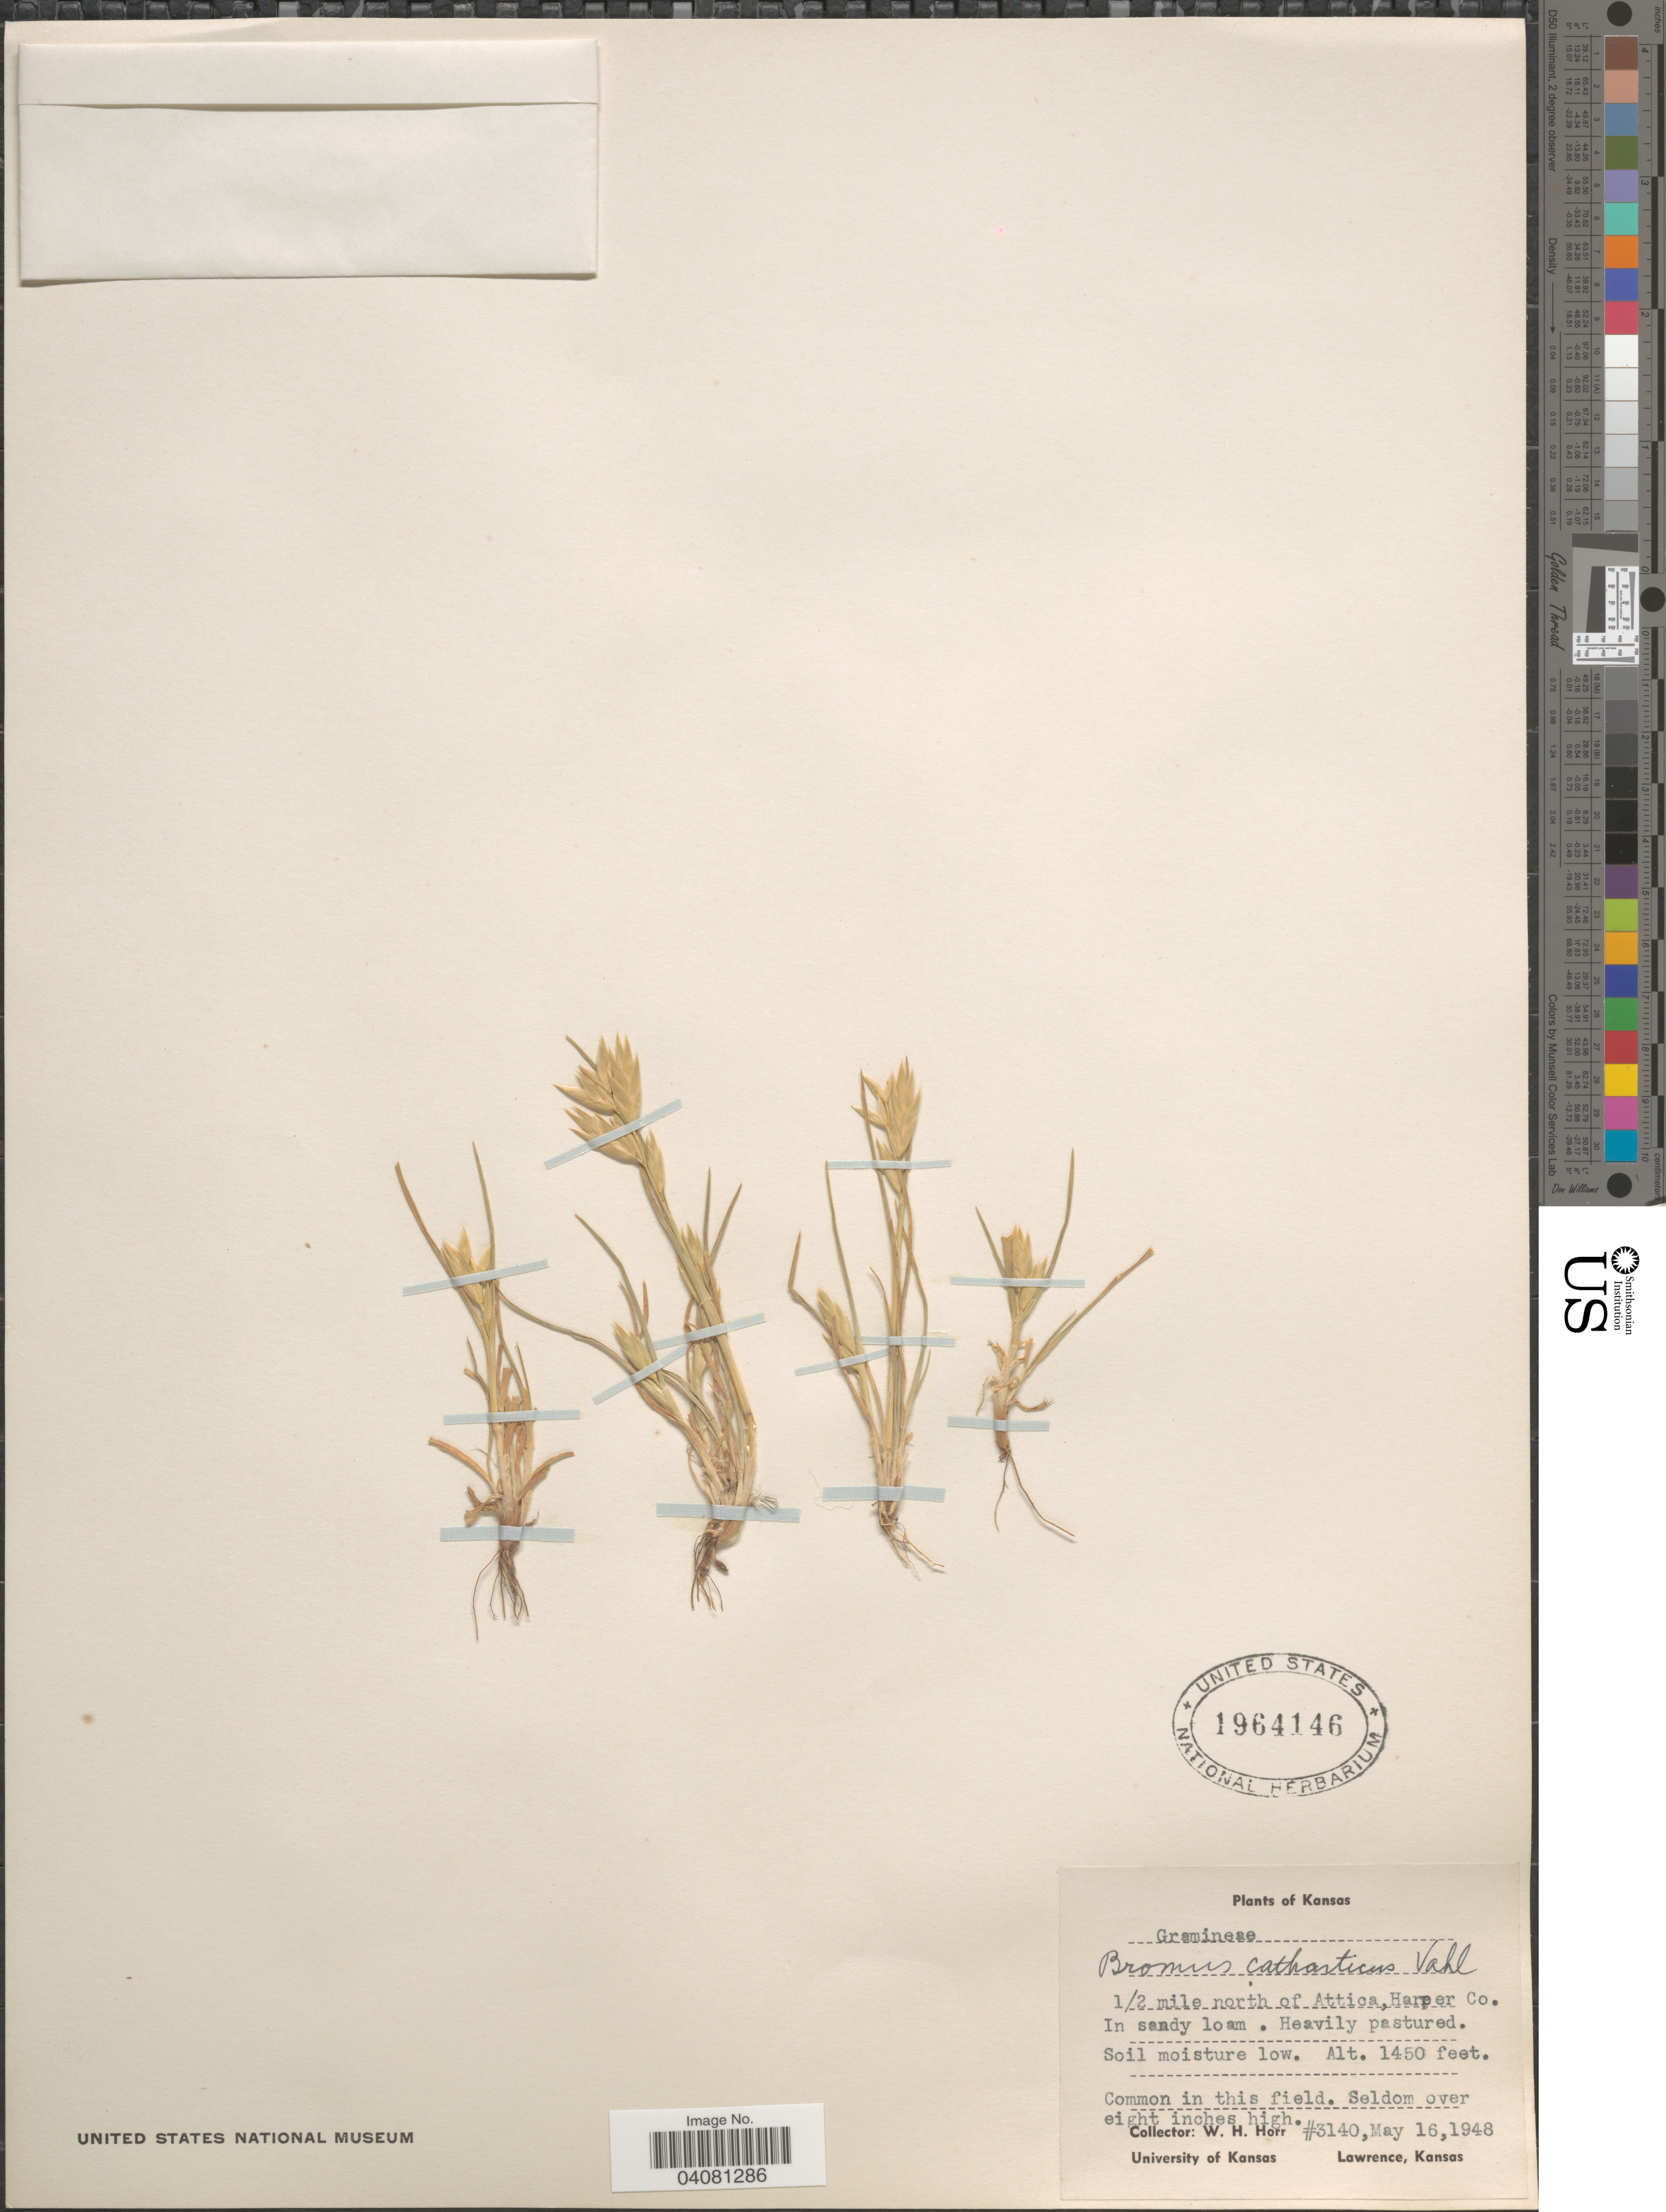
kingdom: Plantae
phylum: Tracheophyta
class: Liliopsida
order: Poales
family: Poaceae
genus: Bromus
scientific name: Bromus catharticus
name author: Vahl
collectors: W. H. Horr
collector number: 3140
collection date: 1948-05-16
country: United States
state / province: Kansas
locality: ¼ mile north of Attica, Harper Co.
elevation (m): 442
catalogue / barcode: US 1964146